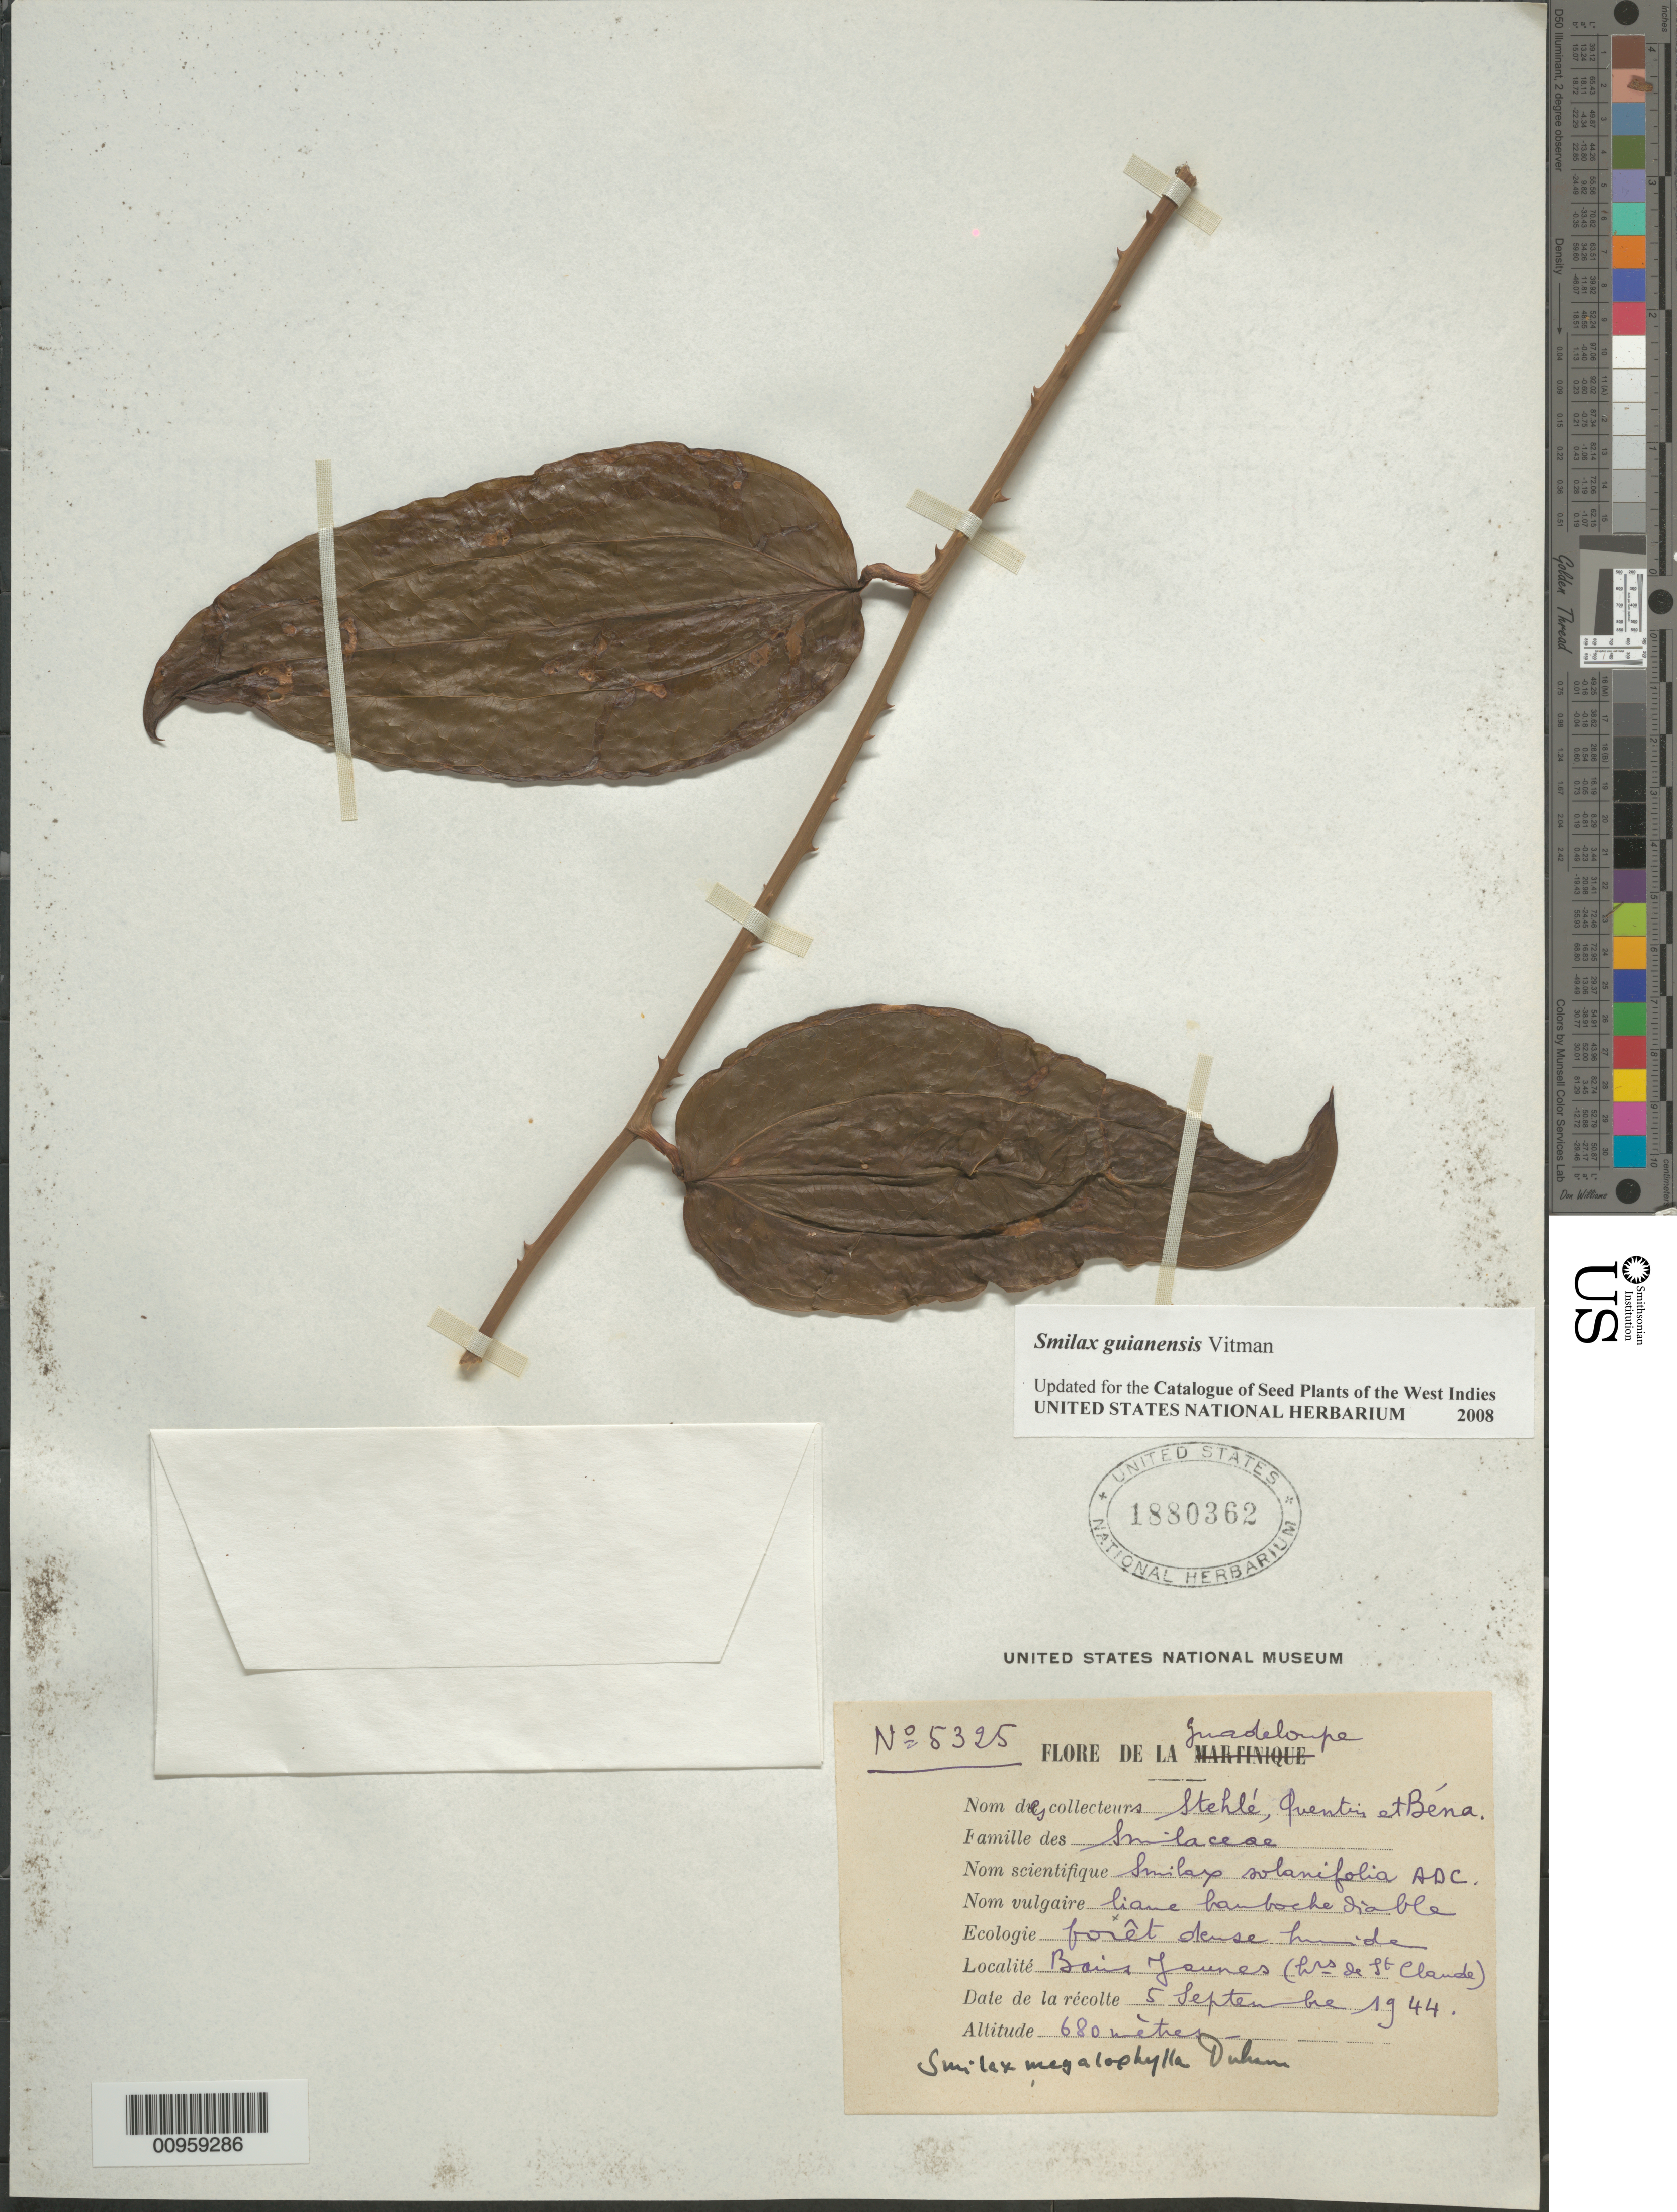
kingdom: Plantae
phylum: Tracheophyta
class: Liliopsida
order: Liliales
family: Smilacaceae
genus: Smilax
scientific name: Smilax guianensis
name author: Vitman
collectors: H. Stehlé, R. Quentin & P. Bena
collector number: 5325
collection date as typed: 05 Sep 1944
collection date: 1944-09-05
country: Guadeloupe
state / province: St. Claude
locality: Bains Jaunes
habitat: Forêt dense humide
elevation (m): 680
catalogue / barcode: US 1880362